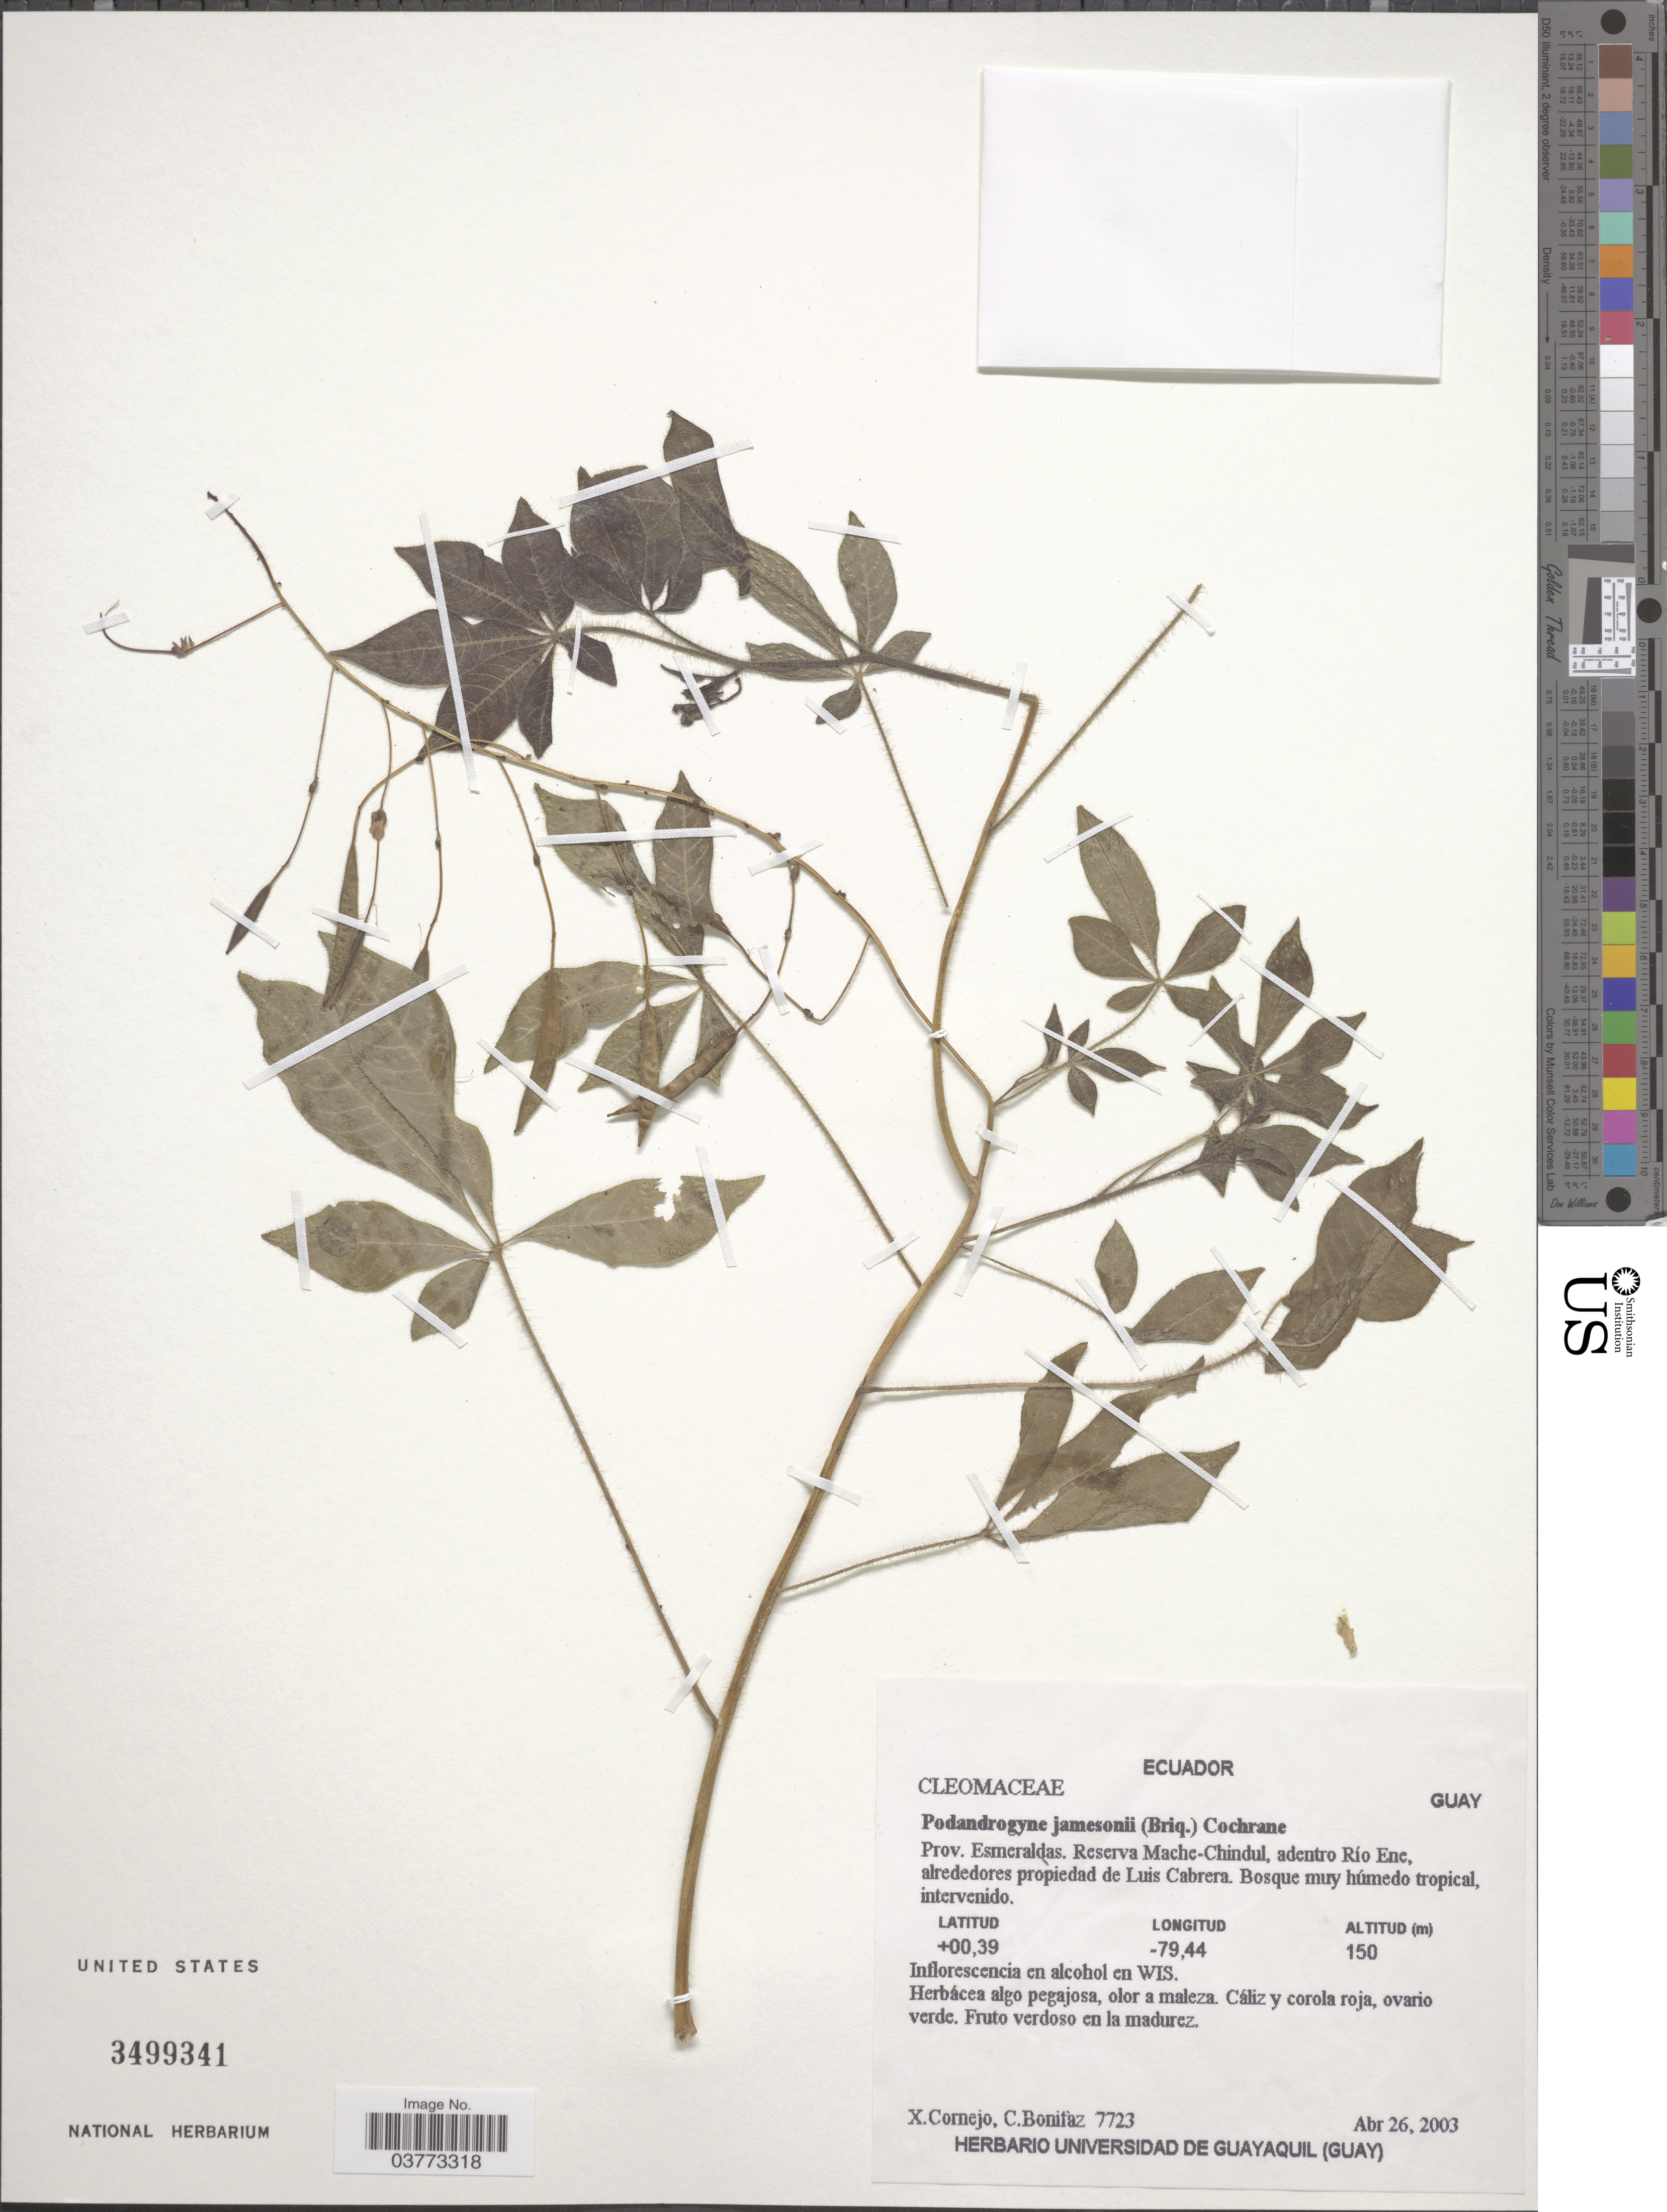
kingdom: Plantae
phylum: Tracheophyta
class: Magnoliopsida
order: Brassicales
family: Cleomaceae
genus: Podandrogyne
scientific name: Podandrogyne jamesonii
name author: (Briq.) Cochrane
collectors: X. F. Cornejo & C. Bonifaz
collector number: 7723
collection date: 2003-04-26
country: Ecuador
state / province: Esmeraldas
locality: Reserva Mache-Chindul, adentro Río Ene, alrededores propiedad de Luis Cabrera.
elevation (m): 150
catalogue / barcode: US 3499341